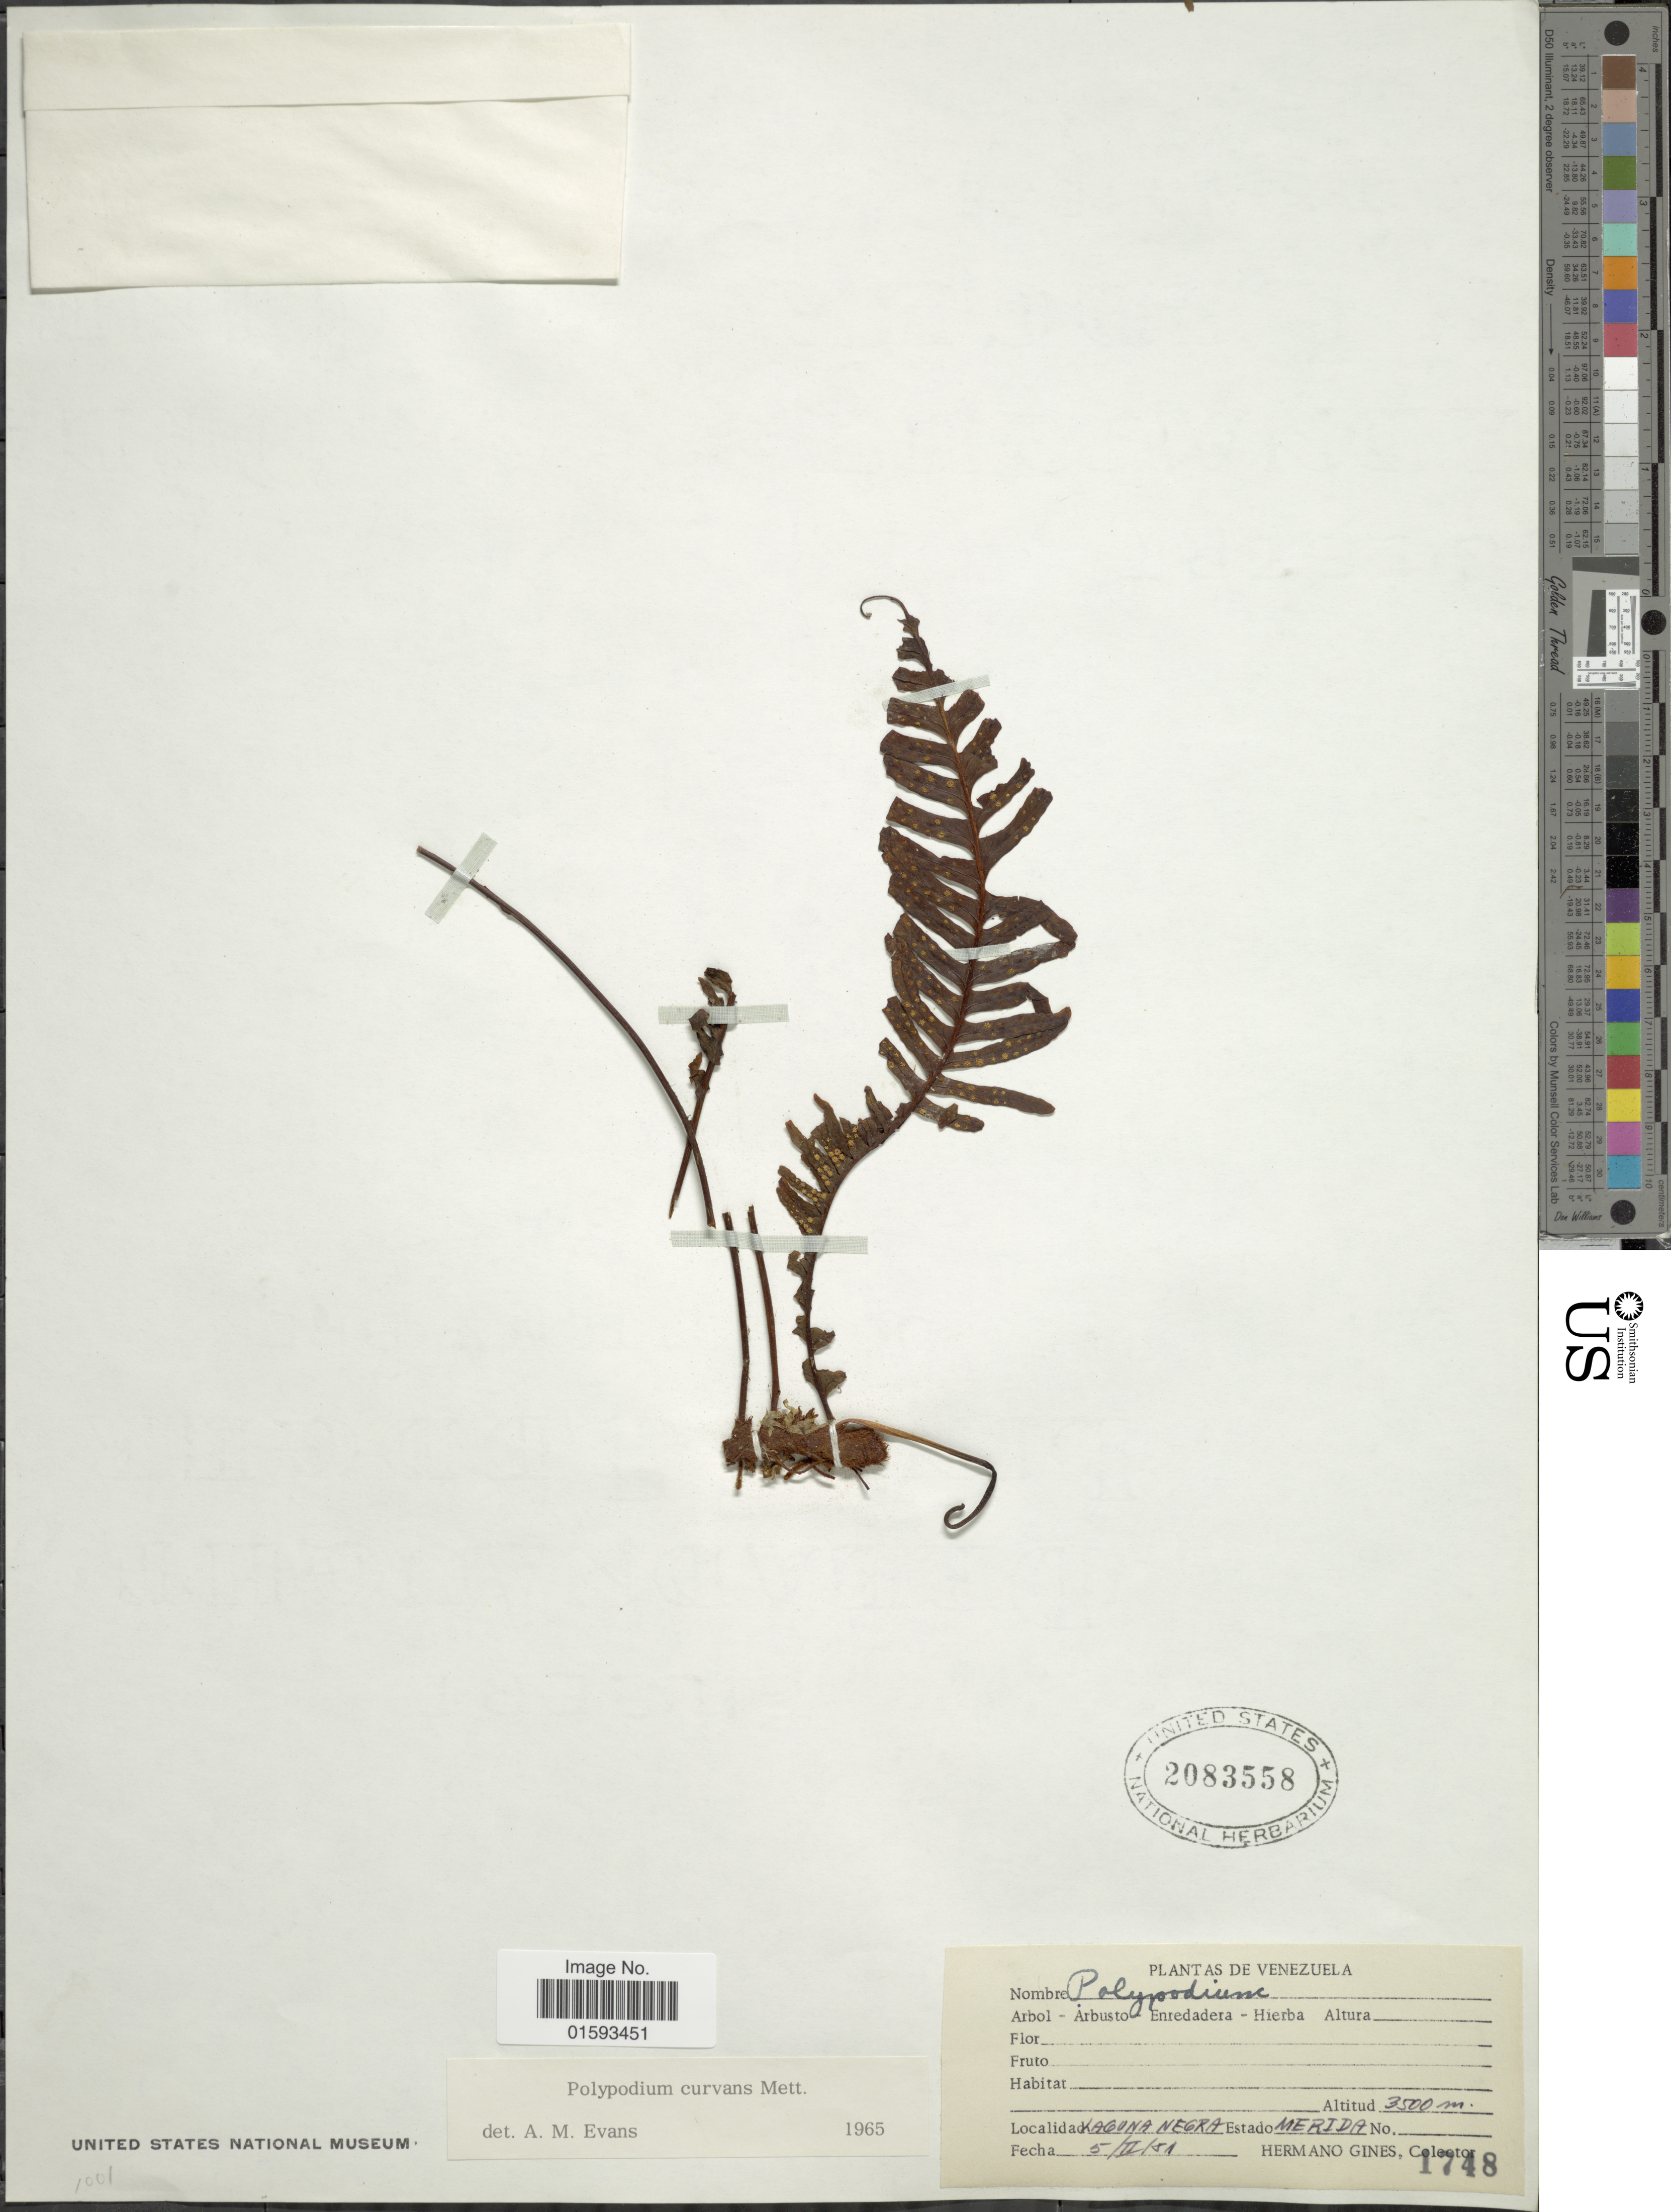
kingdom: Plantae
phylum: Tracheophyta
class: Polypodiopsida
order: Polypodiales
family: Polypodiaceae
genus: Pecluma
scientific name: Pecluma curvans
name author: (Mett.) Price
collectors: Bro. Gines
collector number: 1748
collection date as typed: Transcribed d/m/y: 5/2/81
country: Venezuela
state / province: Mérida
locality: Laguna Negra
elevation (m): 3500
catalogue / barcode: US 2083558